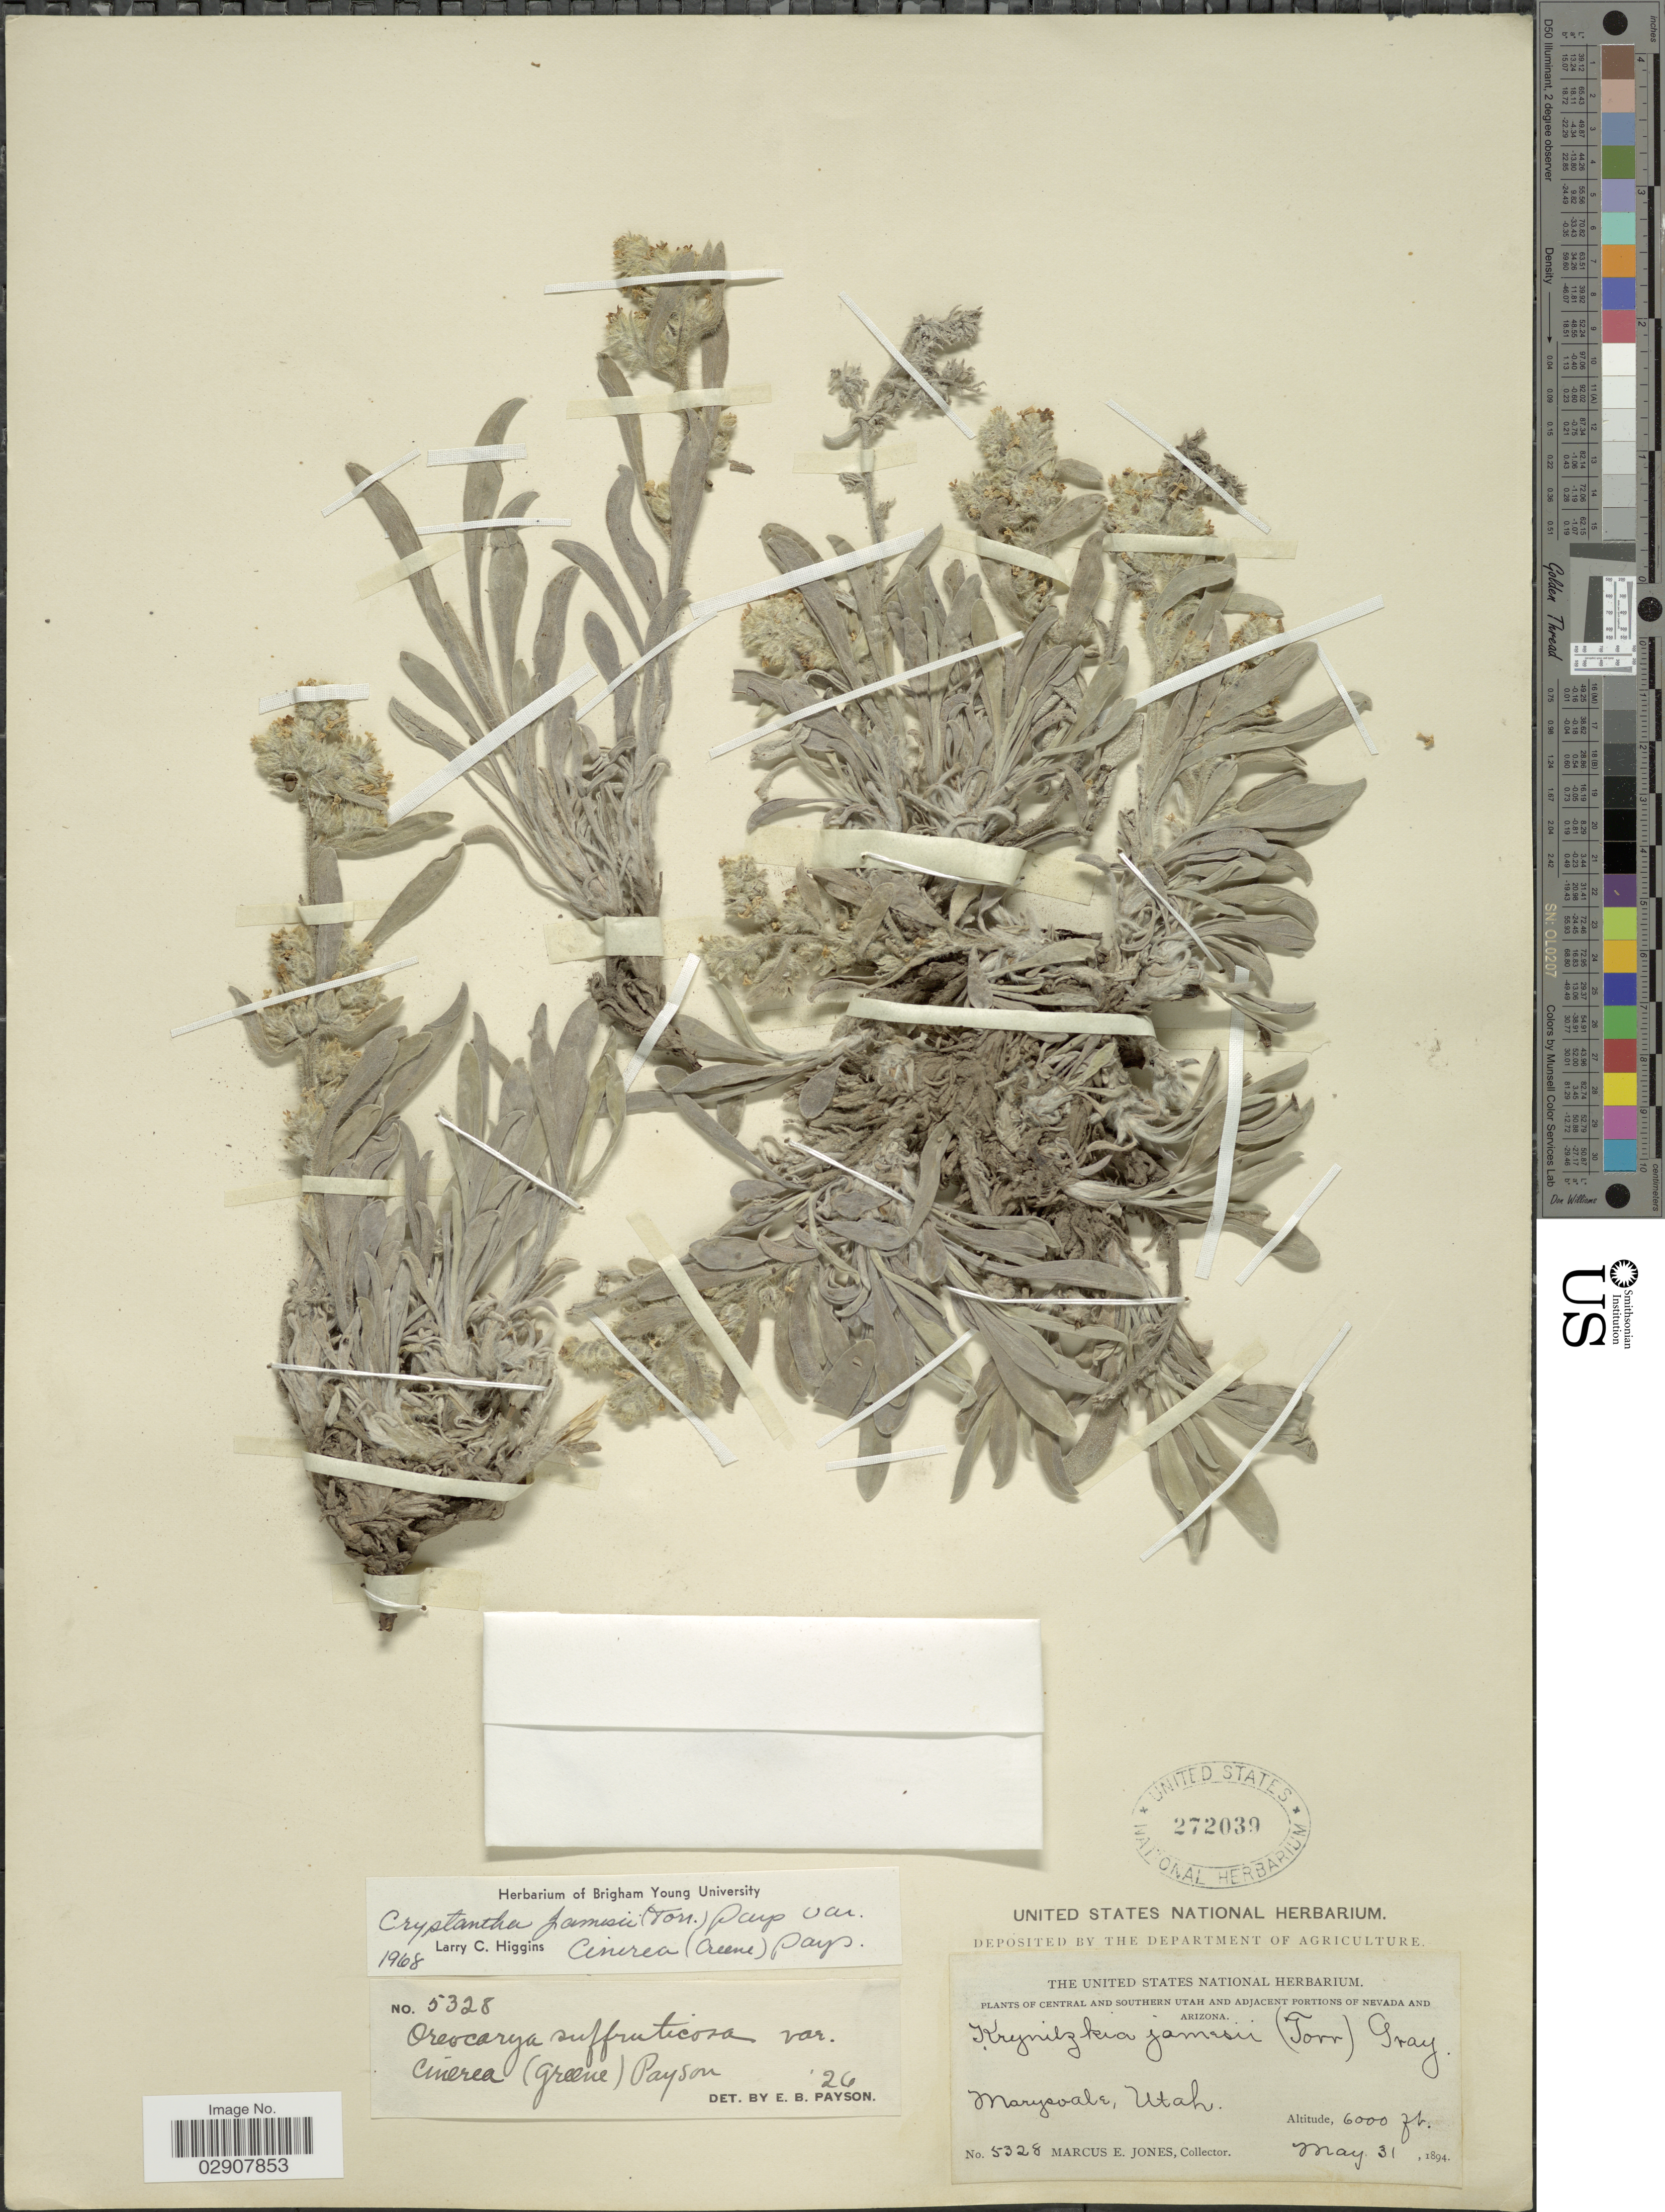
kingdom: Plantae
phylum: Tracheophyta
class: Magnoliopsida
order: Boraginales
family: Boraginaceae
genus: Cryptantha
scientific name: Cryptantha jamesii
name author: (Torr.) Payson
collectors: M. E. Jones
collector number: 5328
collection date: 1894-05-31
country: United States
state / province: Utah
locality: Marysvale, Utah. Central and Southern Utah.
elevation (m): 1829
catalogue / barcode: US 272039